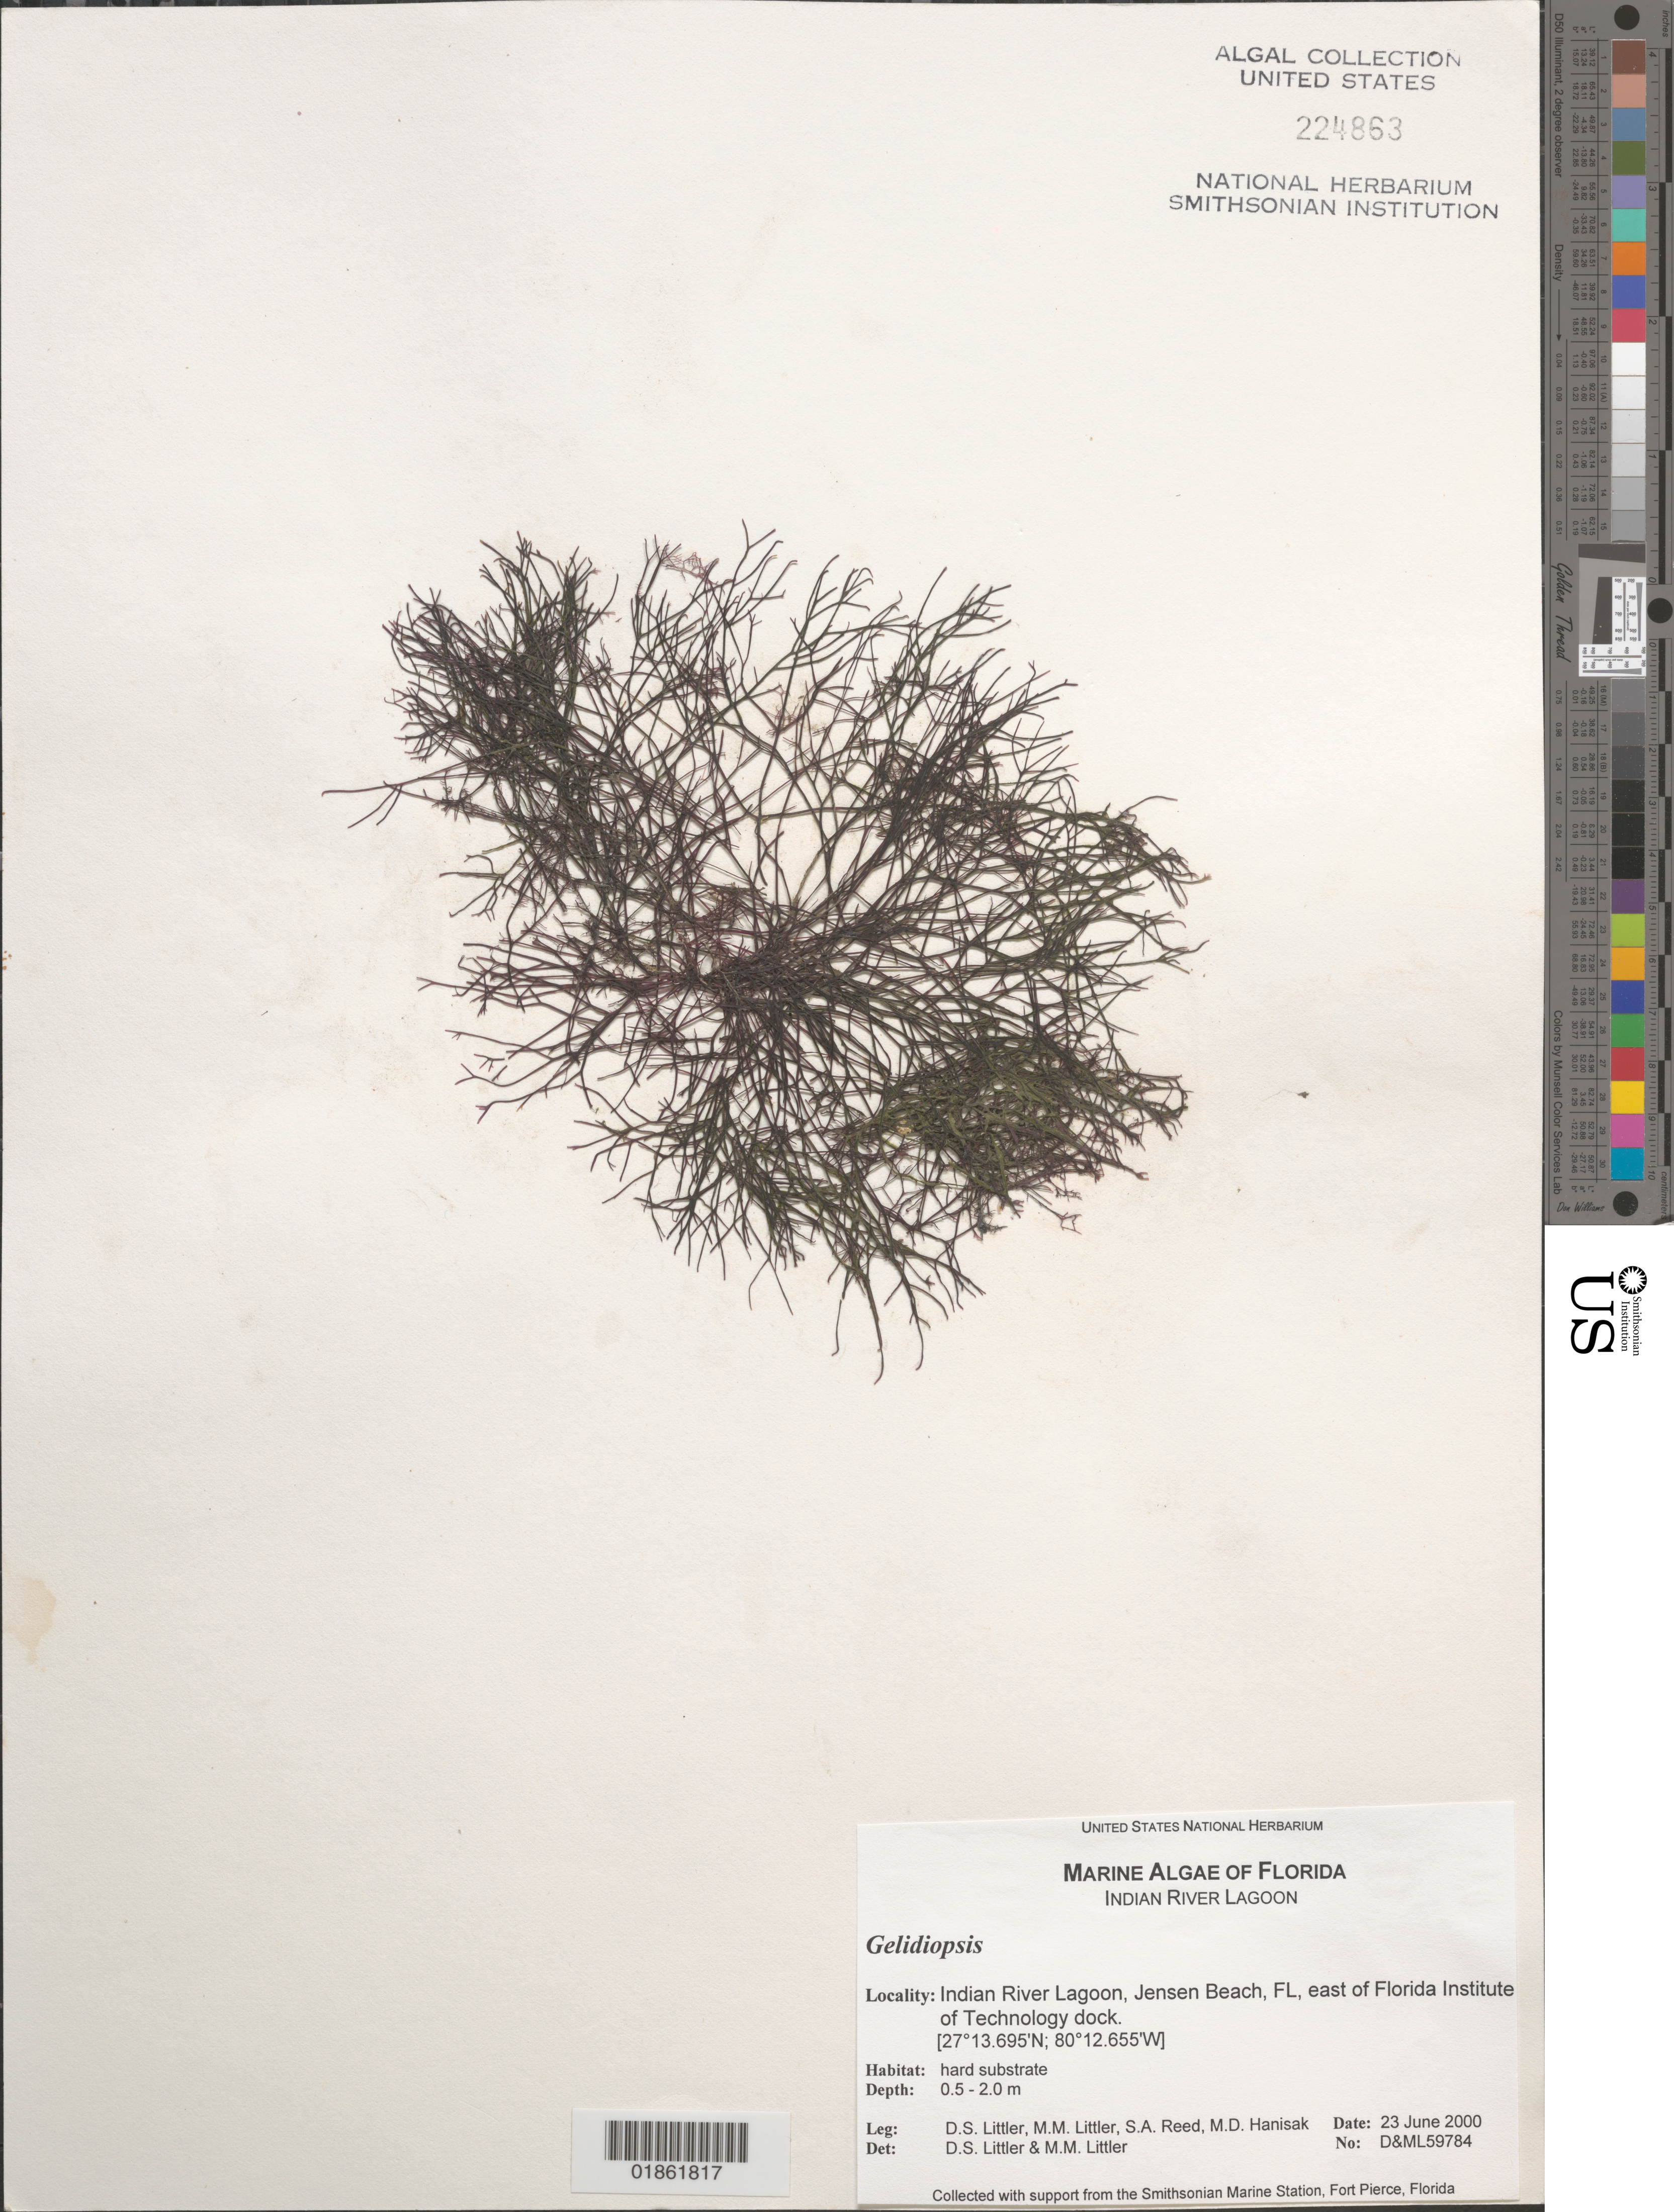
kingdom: Plantae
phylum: Rhodophyta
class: Florideophyceae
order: Rhodymeniales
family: Lomentariaceae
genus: Ceratodictyon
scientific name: Ceratodictyon sp.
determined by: Algae name updating Project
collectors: D. S. Littler & M. M. Littler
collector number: D&ML 59784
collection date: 2000-06-23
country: United States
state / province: Florida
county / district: Saint Lucie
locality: Jensen Beach. S of city. Florida Institute of Technology, dock remains. Indian River Lagoon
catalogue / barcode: US 224863